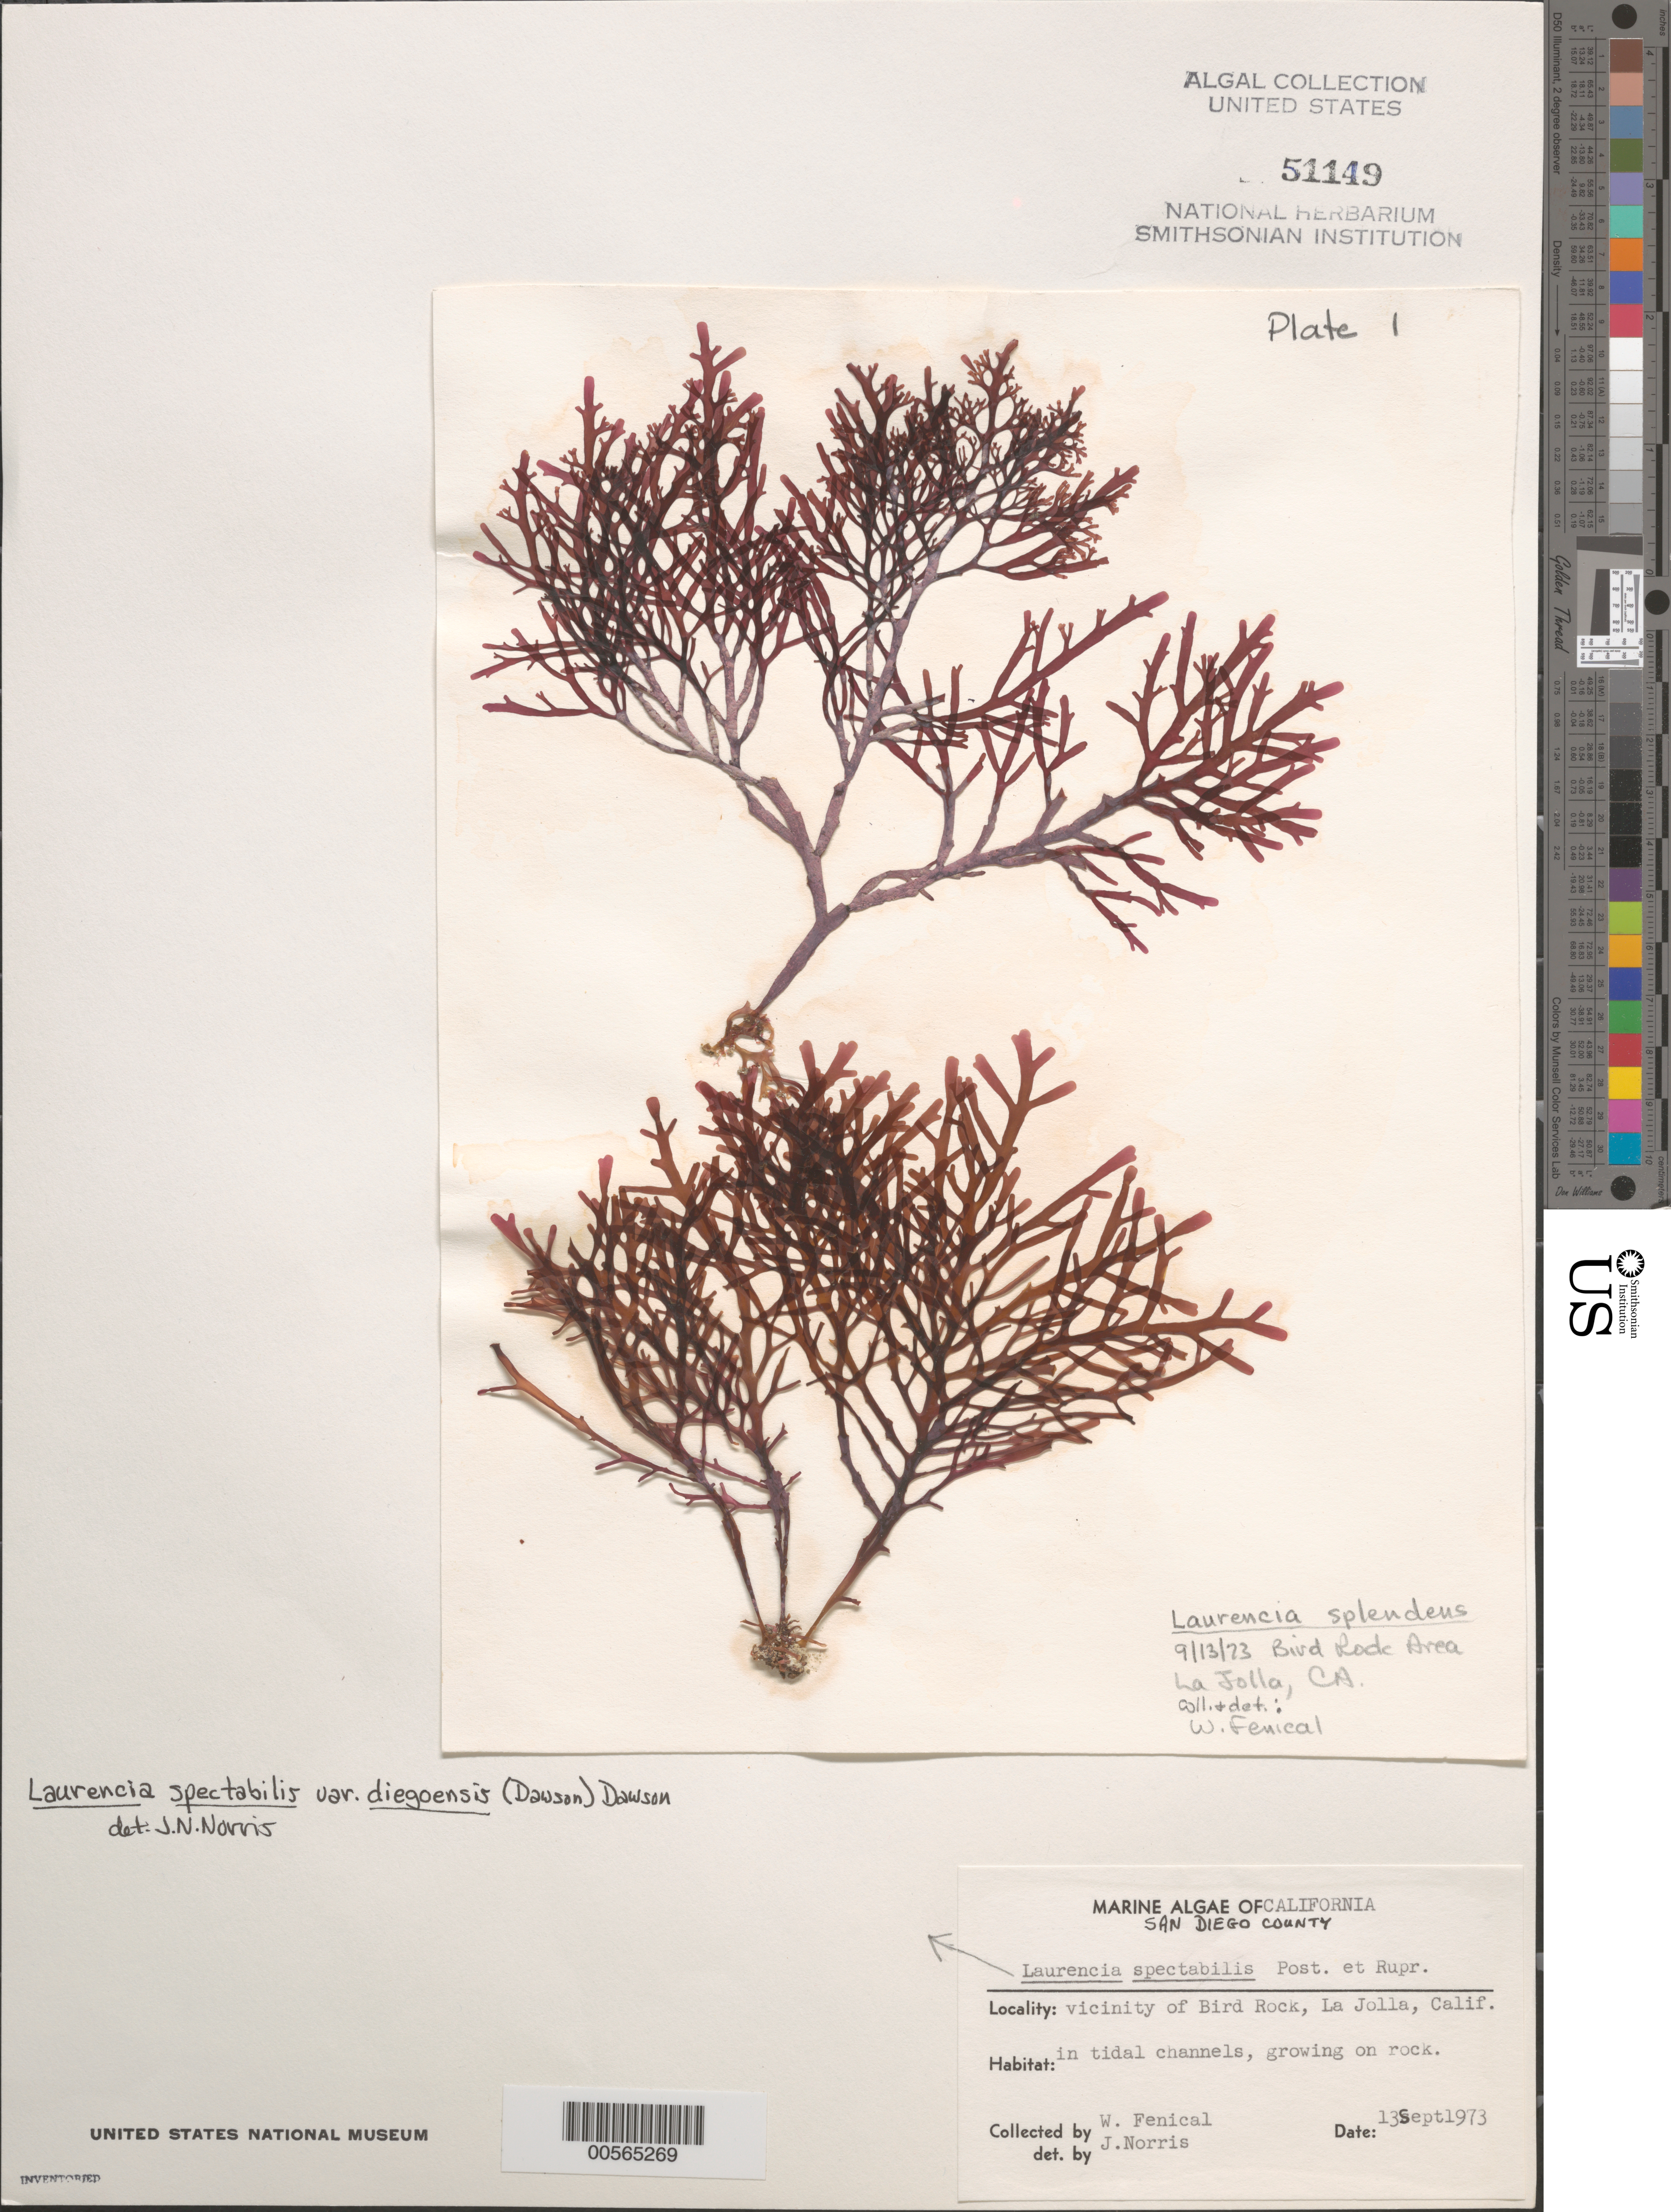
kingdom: Plantae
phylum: Rhodophyta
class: Florideophyceae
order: Ceramiales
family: Rhodomelaceae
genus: Osmundea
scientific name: Osmundea spectabilis var. diegoensis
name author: (E.Y. Dawson) K.W. Nam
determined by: Algae name updating Project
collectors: W. Fenical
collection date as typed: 13 Sep 1973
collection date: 1973-09-13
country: United States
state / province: California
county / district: San Diego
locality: Bird Rock area, La Jolla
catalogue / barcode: US 51149